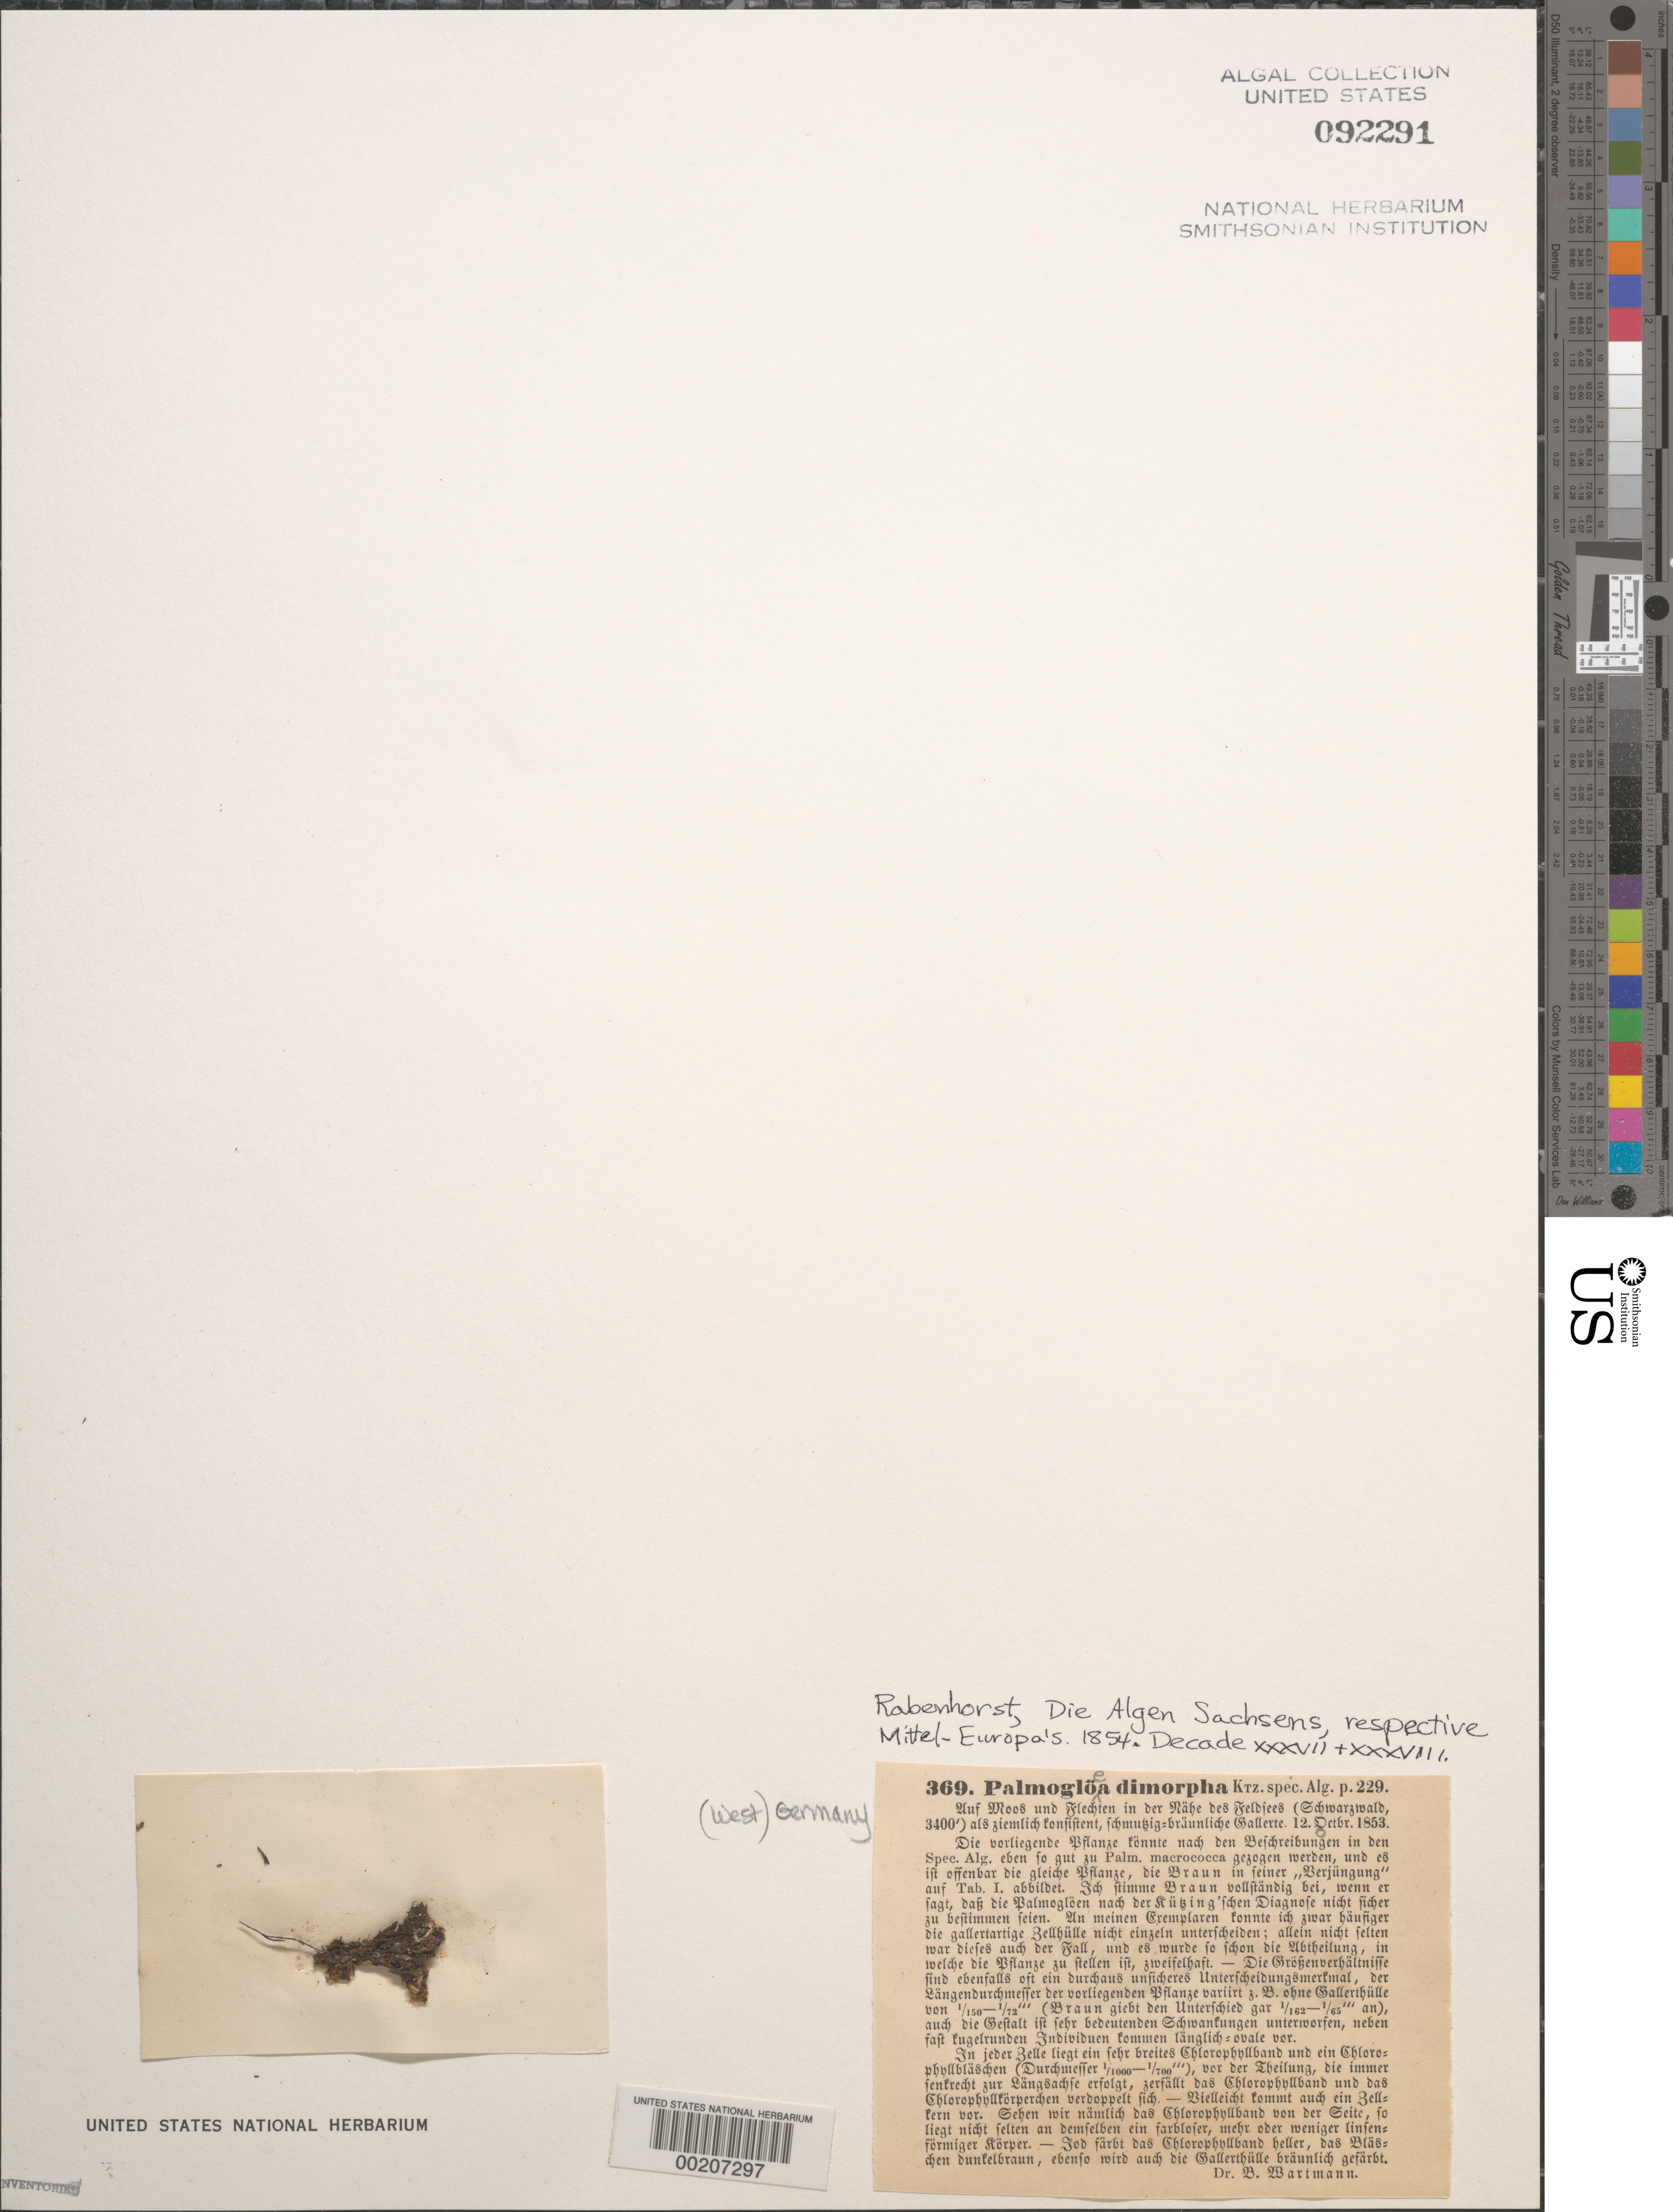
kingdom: Plantae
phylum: Chlorophyta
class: Chlorophyceae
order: Chlamydomonadales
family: Coccomyxaceae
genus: Palmogloea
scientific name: Palmogloea dimorpha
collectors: B. Wartmann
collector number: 369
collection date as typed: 12 Oct 1853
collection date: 1853-10-12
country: Germany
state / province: Baden-wurttemberg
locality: Black forest (schwarzwald), feldsees area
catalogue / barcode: US 92291